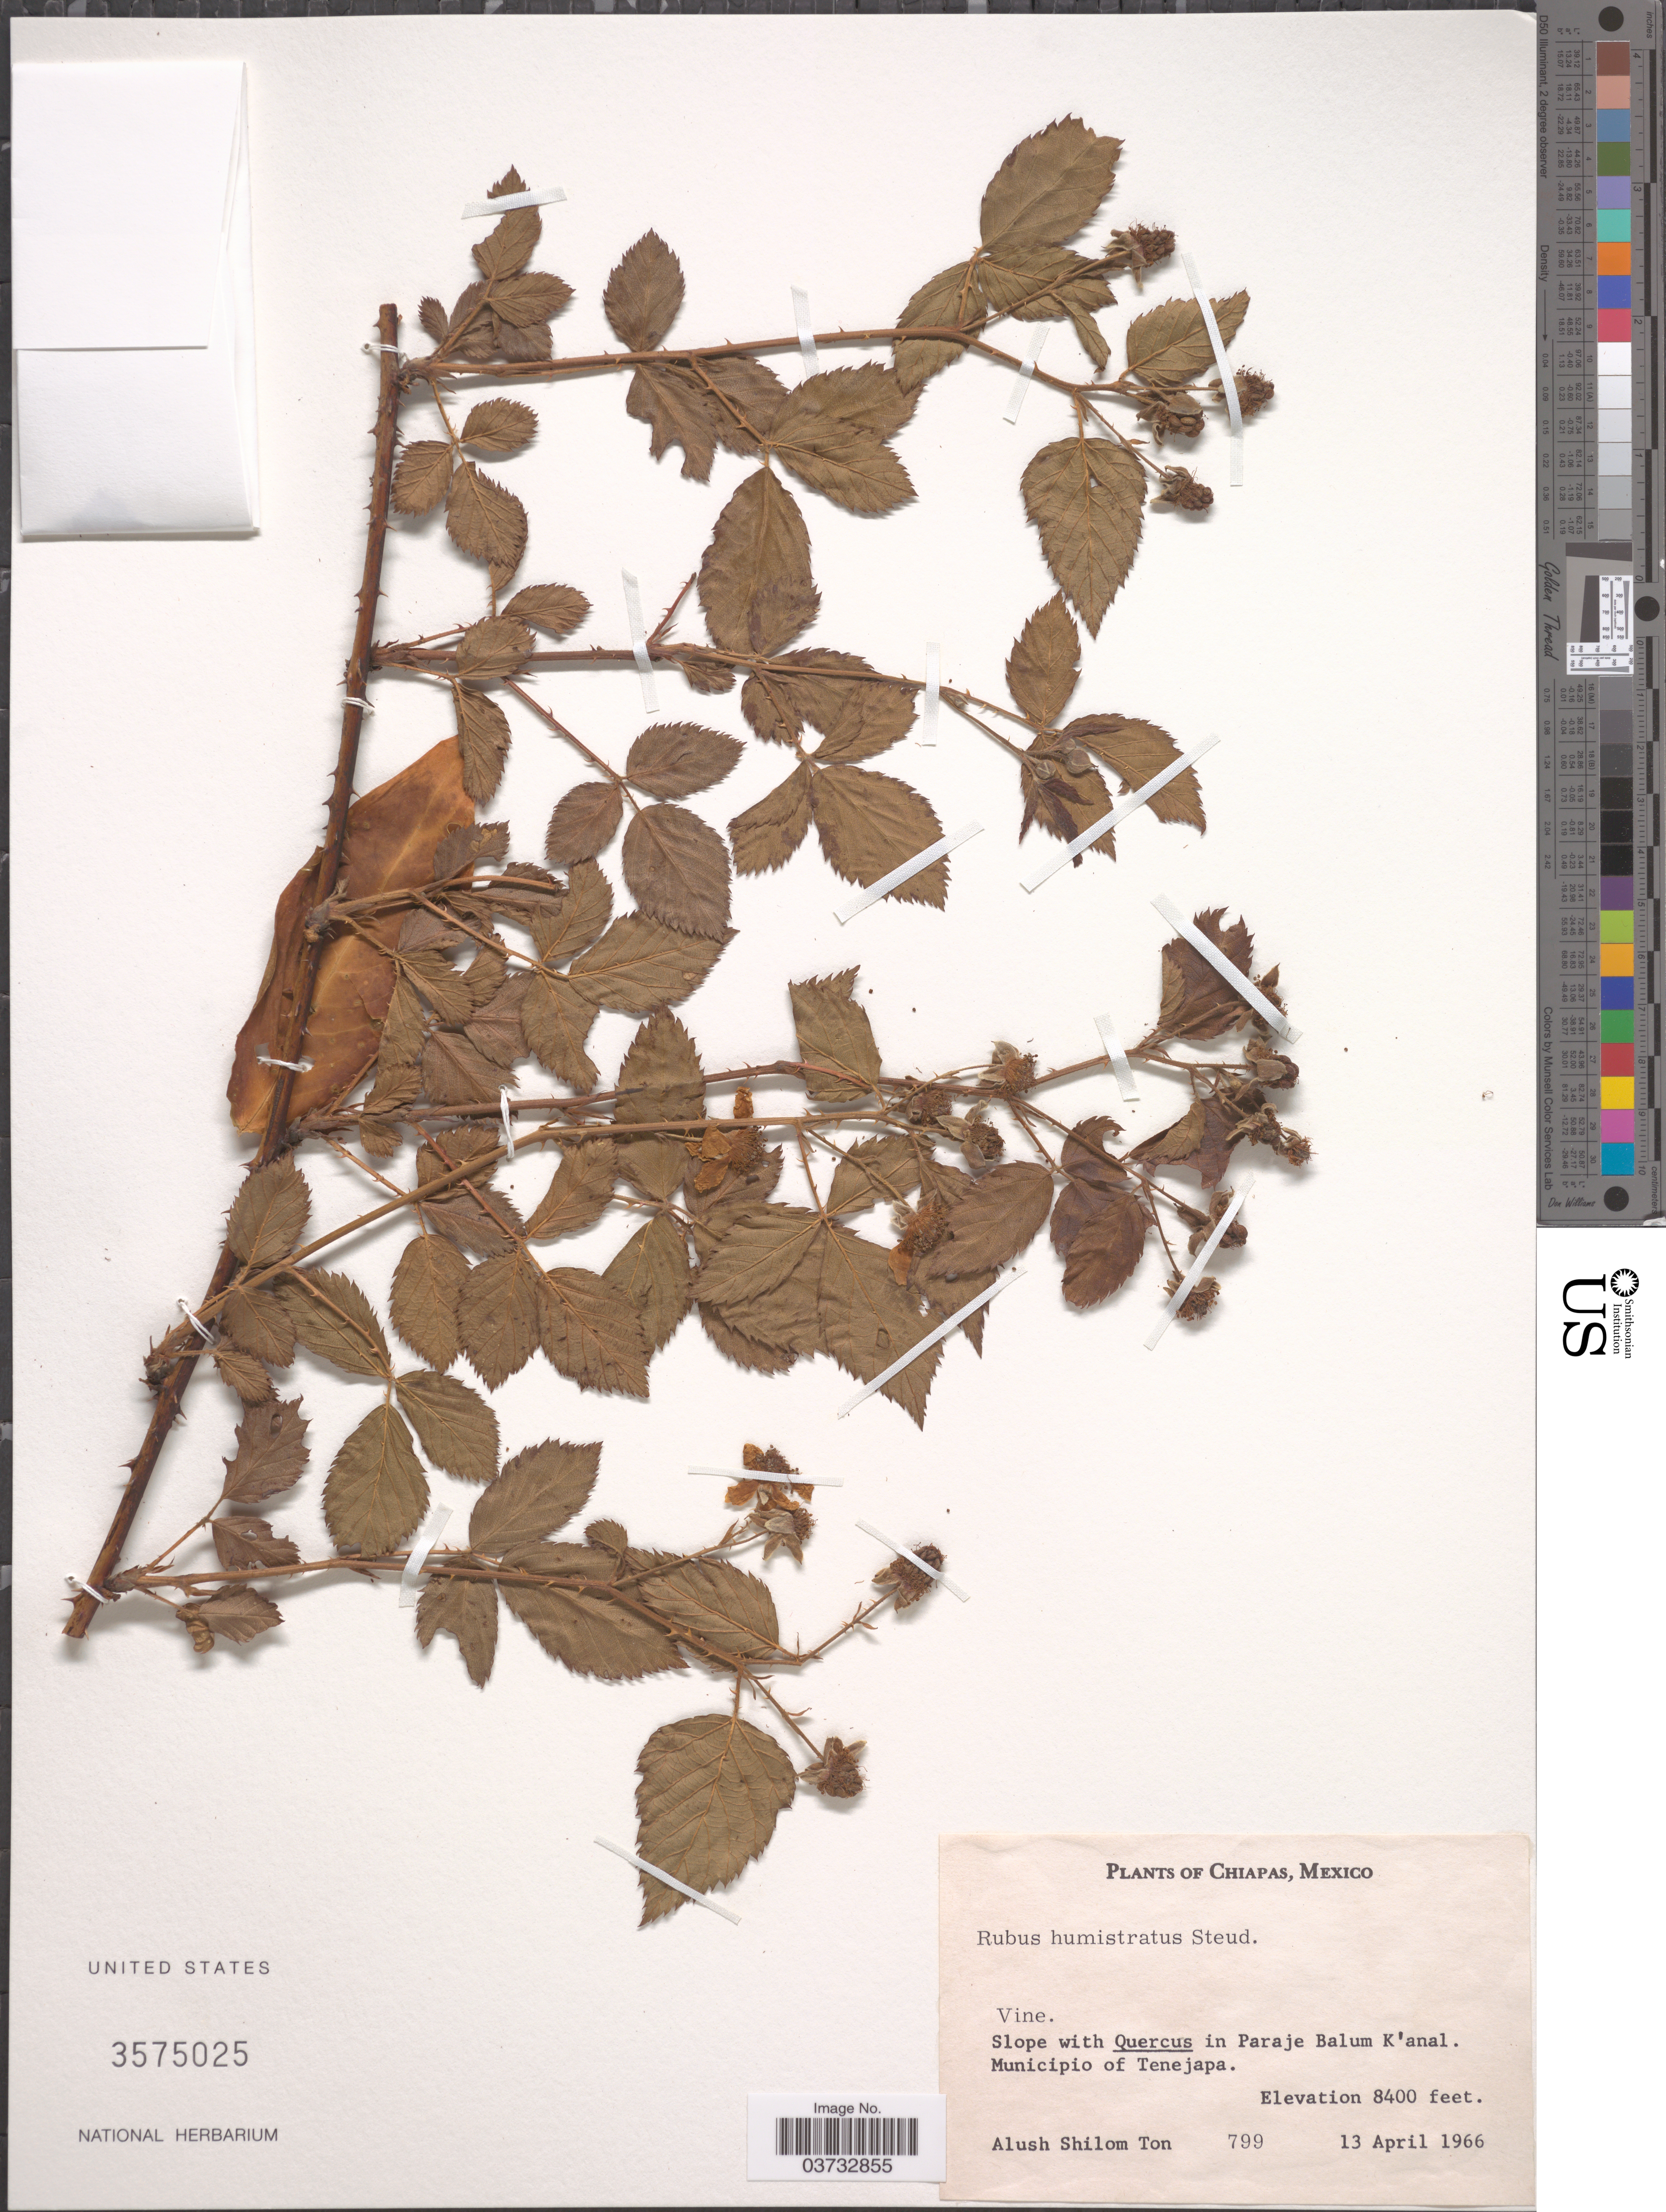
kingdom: Plantae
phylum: Tracheophyta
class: Magnoliopsida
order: Rosales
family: Rosaceae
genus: Rubus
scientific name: Rubus humistratus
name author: Steud.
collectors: A. S. Ton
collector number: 799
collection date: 1966-04-13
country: Mexico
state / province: Chiapas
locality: In Paraje Balum K'anal. Municipio of Tenejapa.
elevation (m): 2560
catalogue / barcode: US 3575025